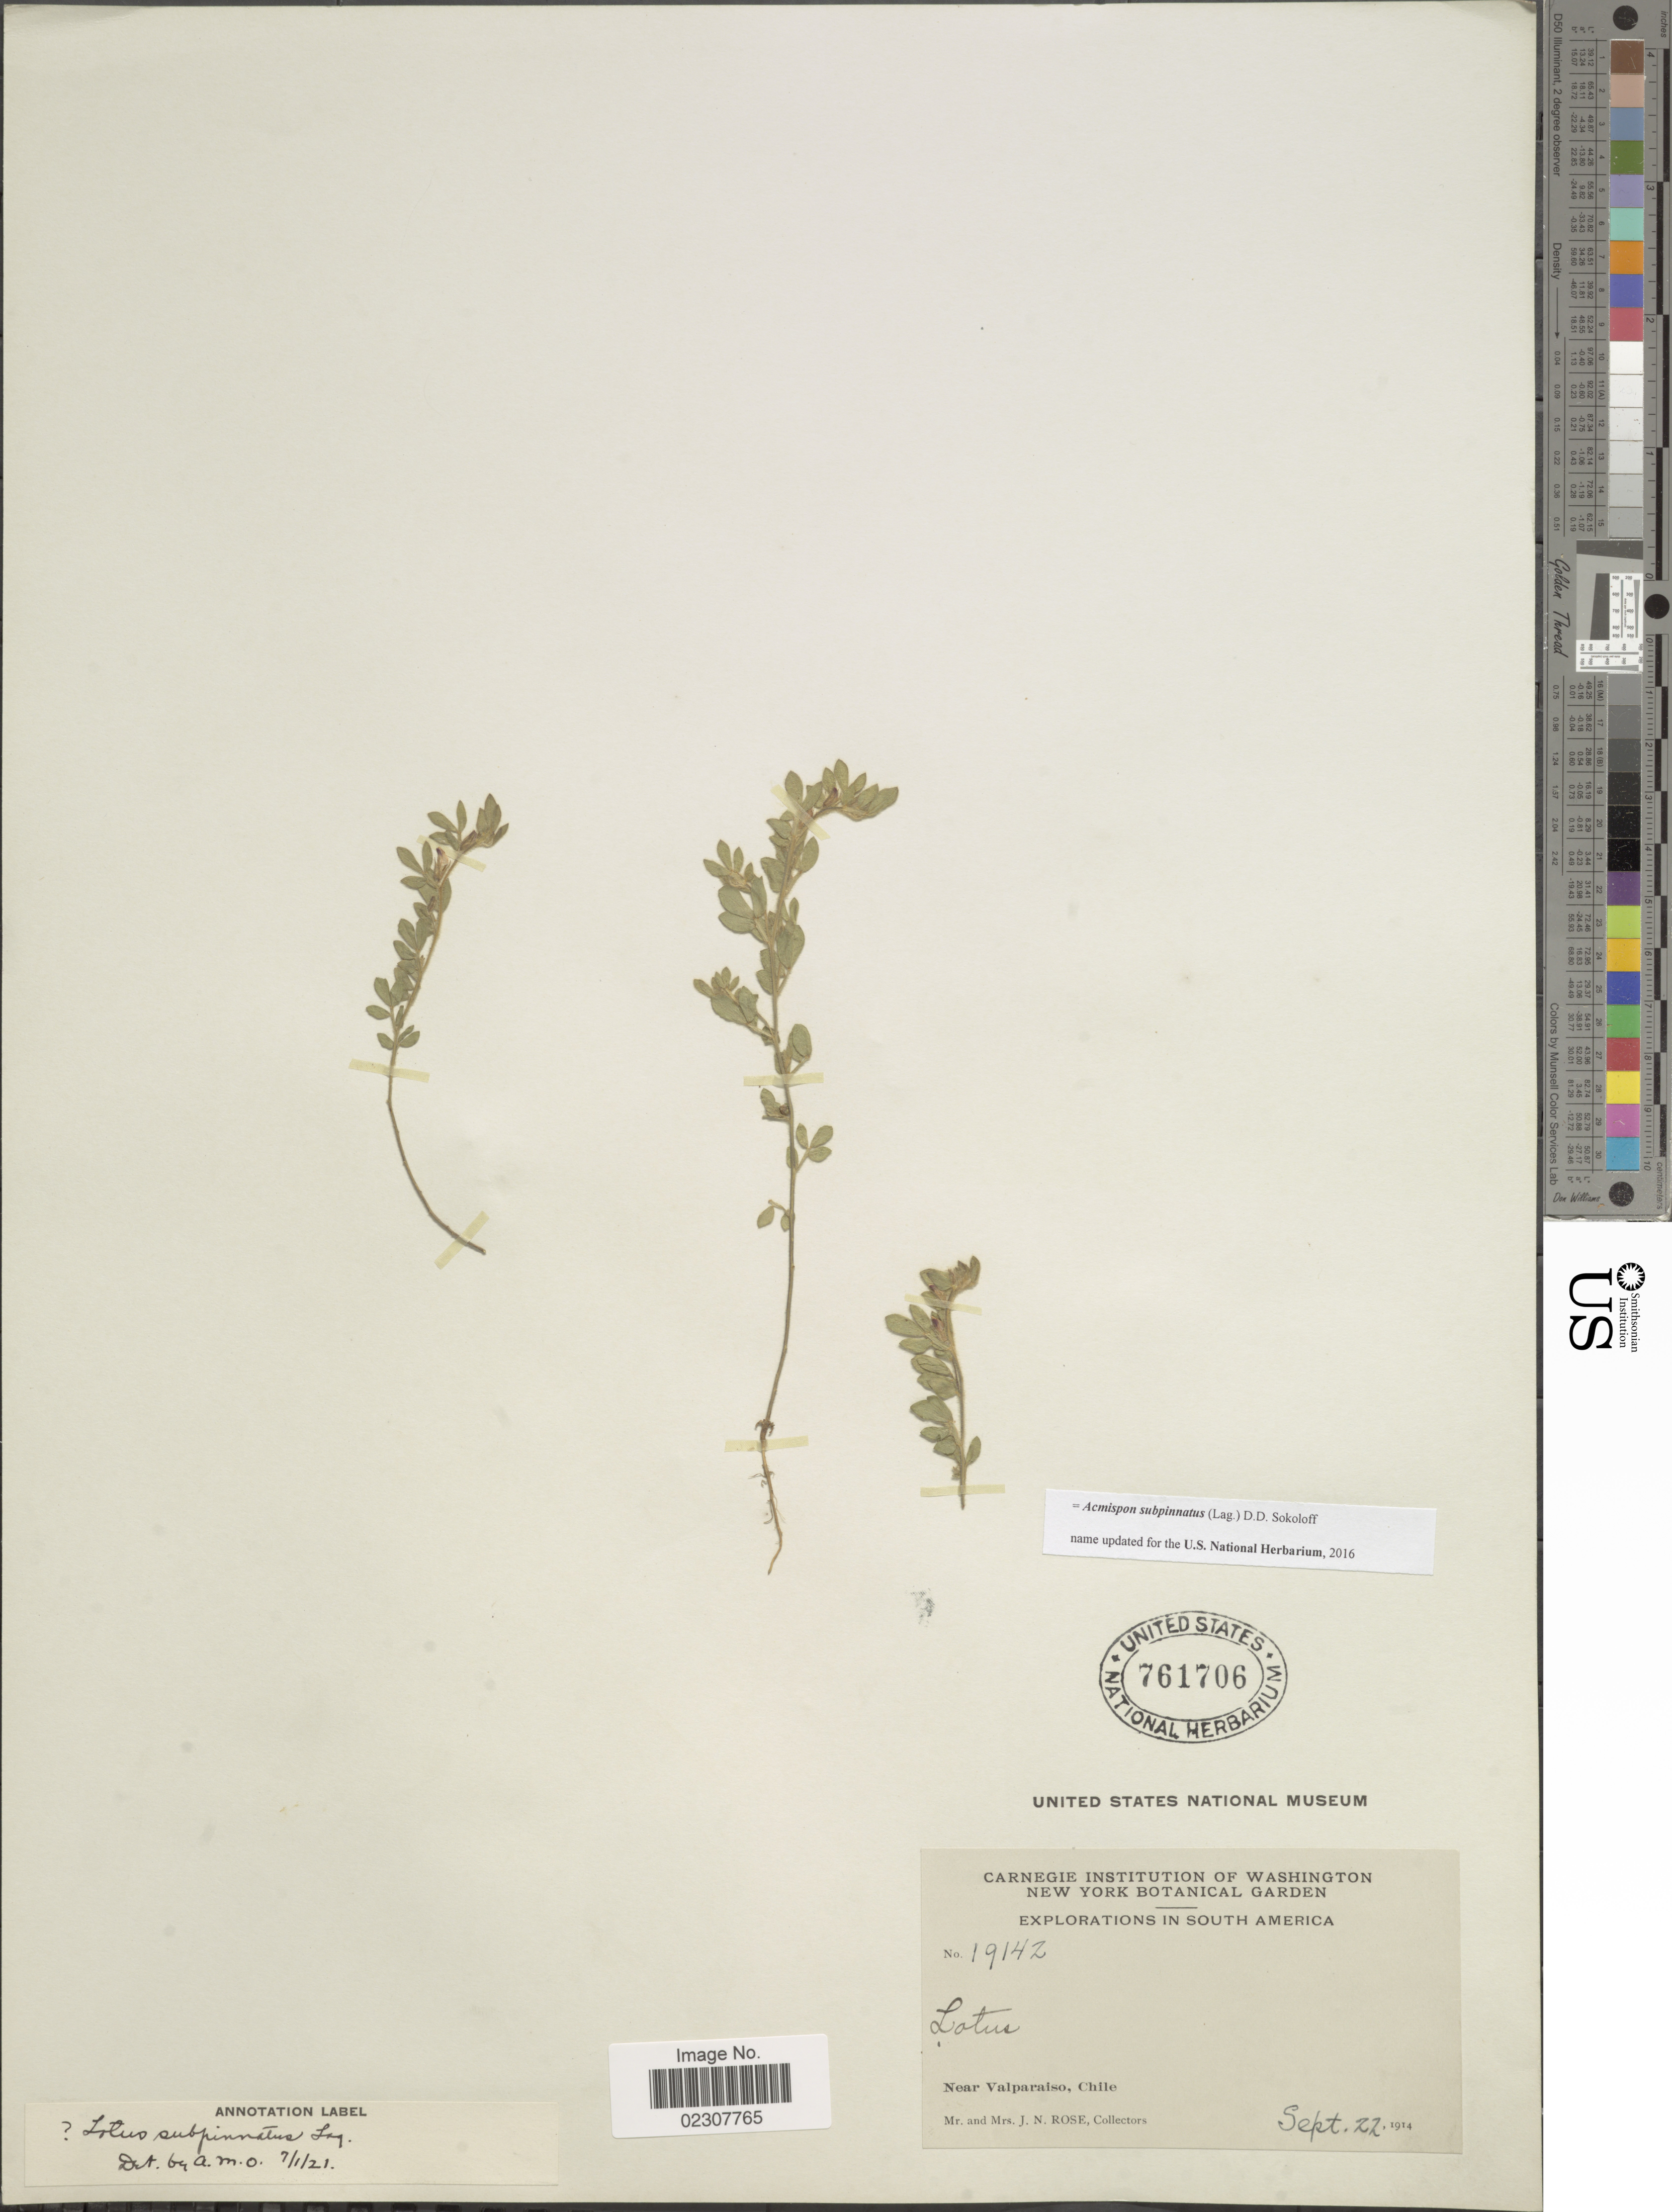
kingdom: Plantae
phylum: Tracheophyta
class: Magnoliopsida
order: Fabales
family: Fabaceae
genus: Acmispon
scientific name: Acmispon subpinnatus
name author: (Lag.) D.D. Sokoloff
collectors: J. N. Rose & L. B. Rose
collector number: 19142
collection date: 1914-09-22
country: Chile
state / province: Valparaíso (V)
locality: Near Valparaiso.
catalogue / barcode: US 761706